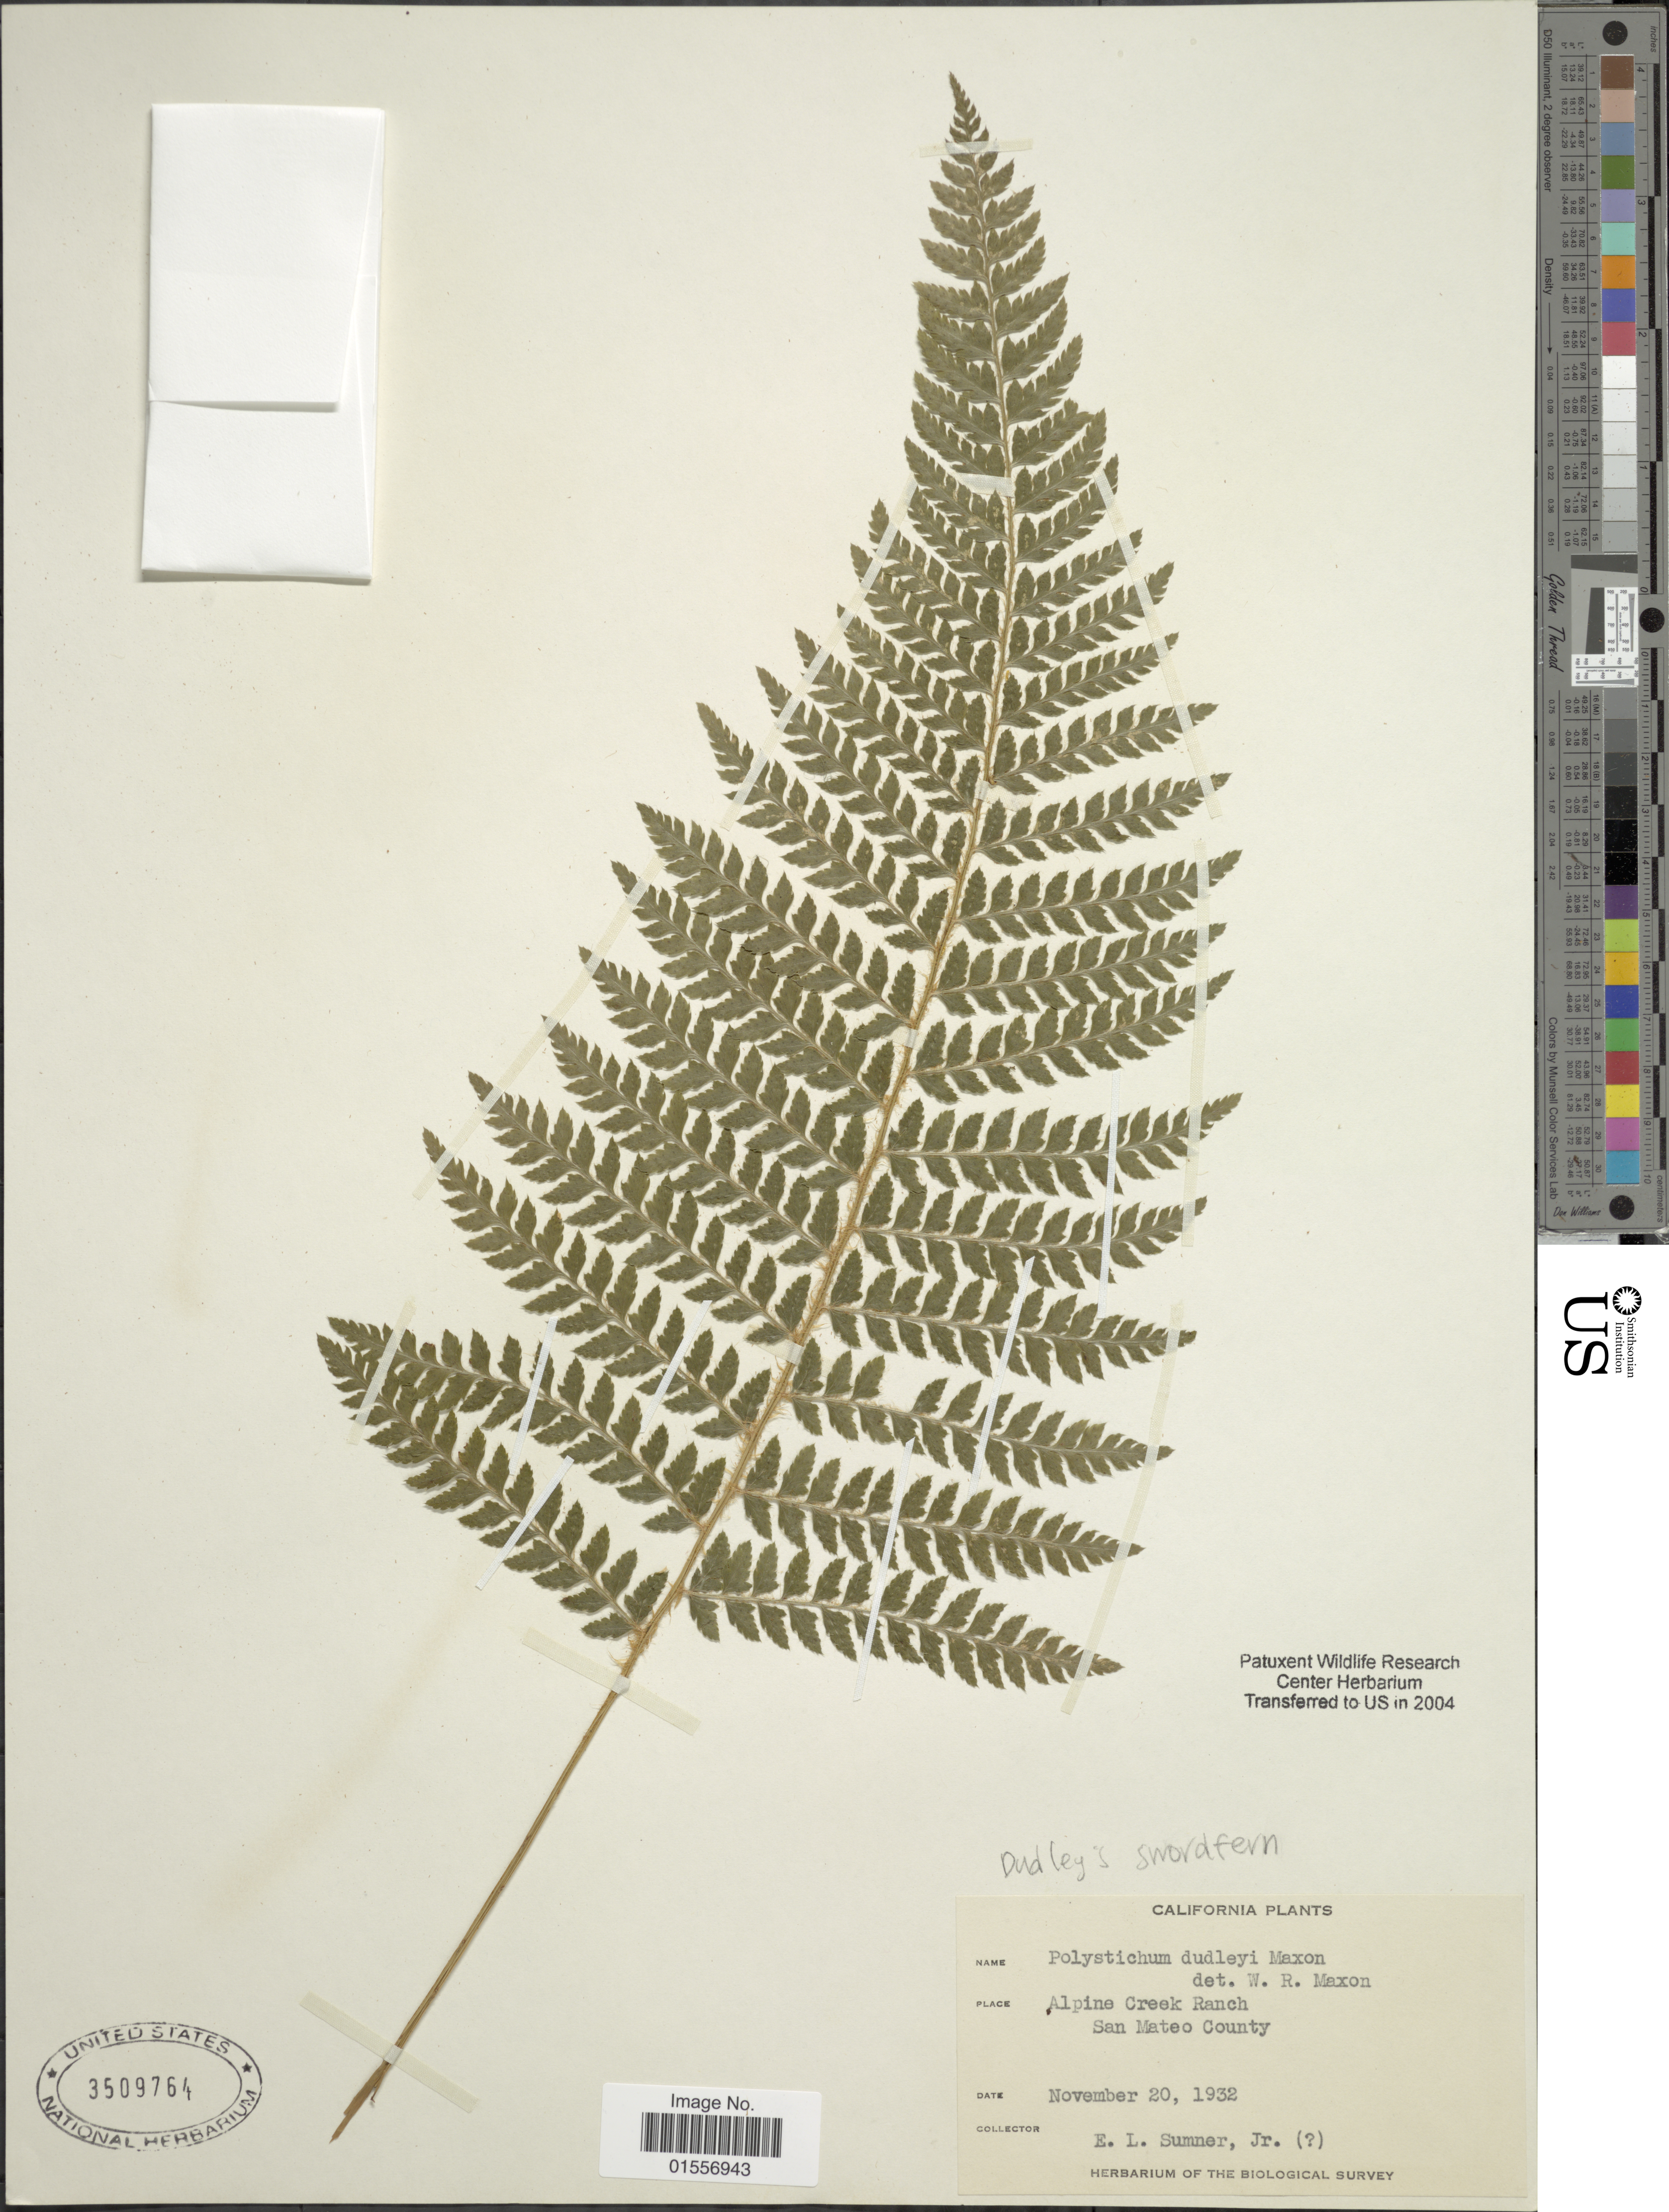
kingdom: Plantae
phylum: Tracheophyta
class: Polypodiopsida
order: Polypodiales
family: Dryopteridaceae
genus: Polystichum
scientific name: Polystichum dudleyi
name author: Maxon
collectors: E. Sumner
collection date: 1932-11-20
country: United States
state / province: California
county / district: San Mateo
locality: Alpine Creek Ranch San Mateo County.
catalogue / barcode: US 3509764